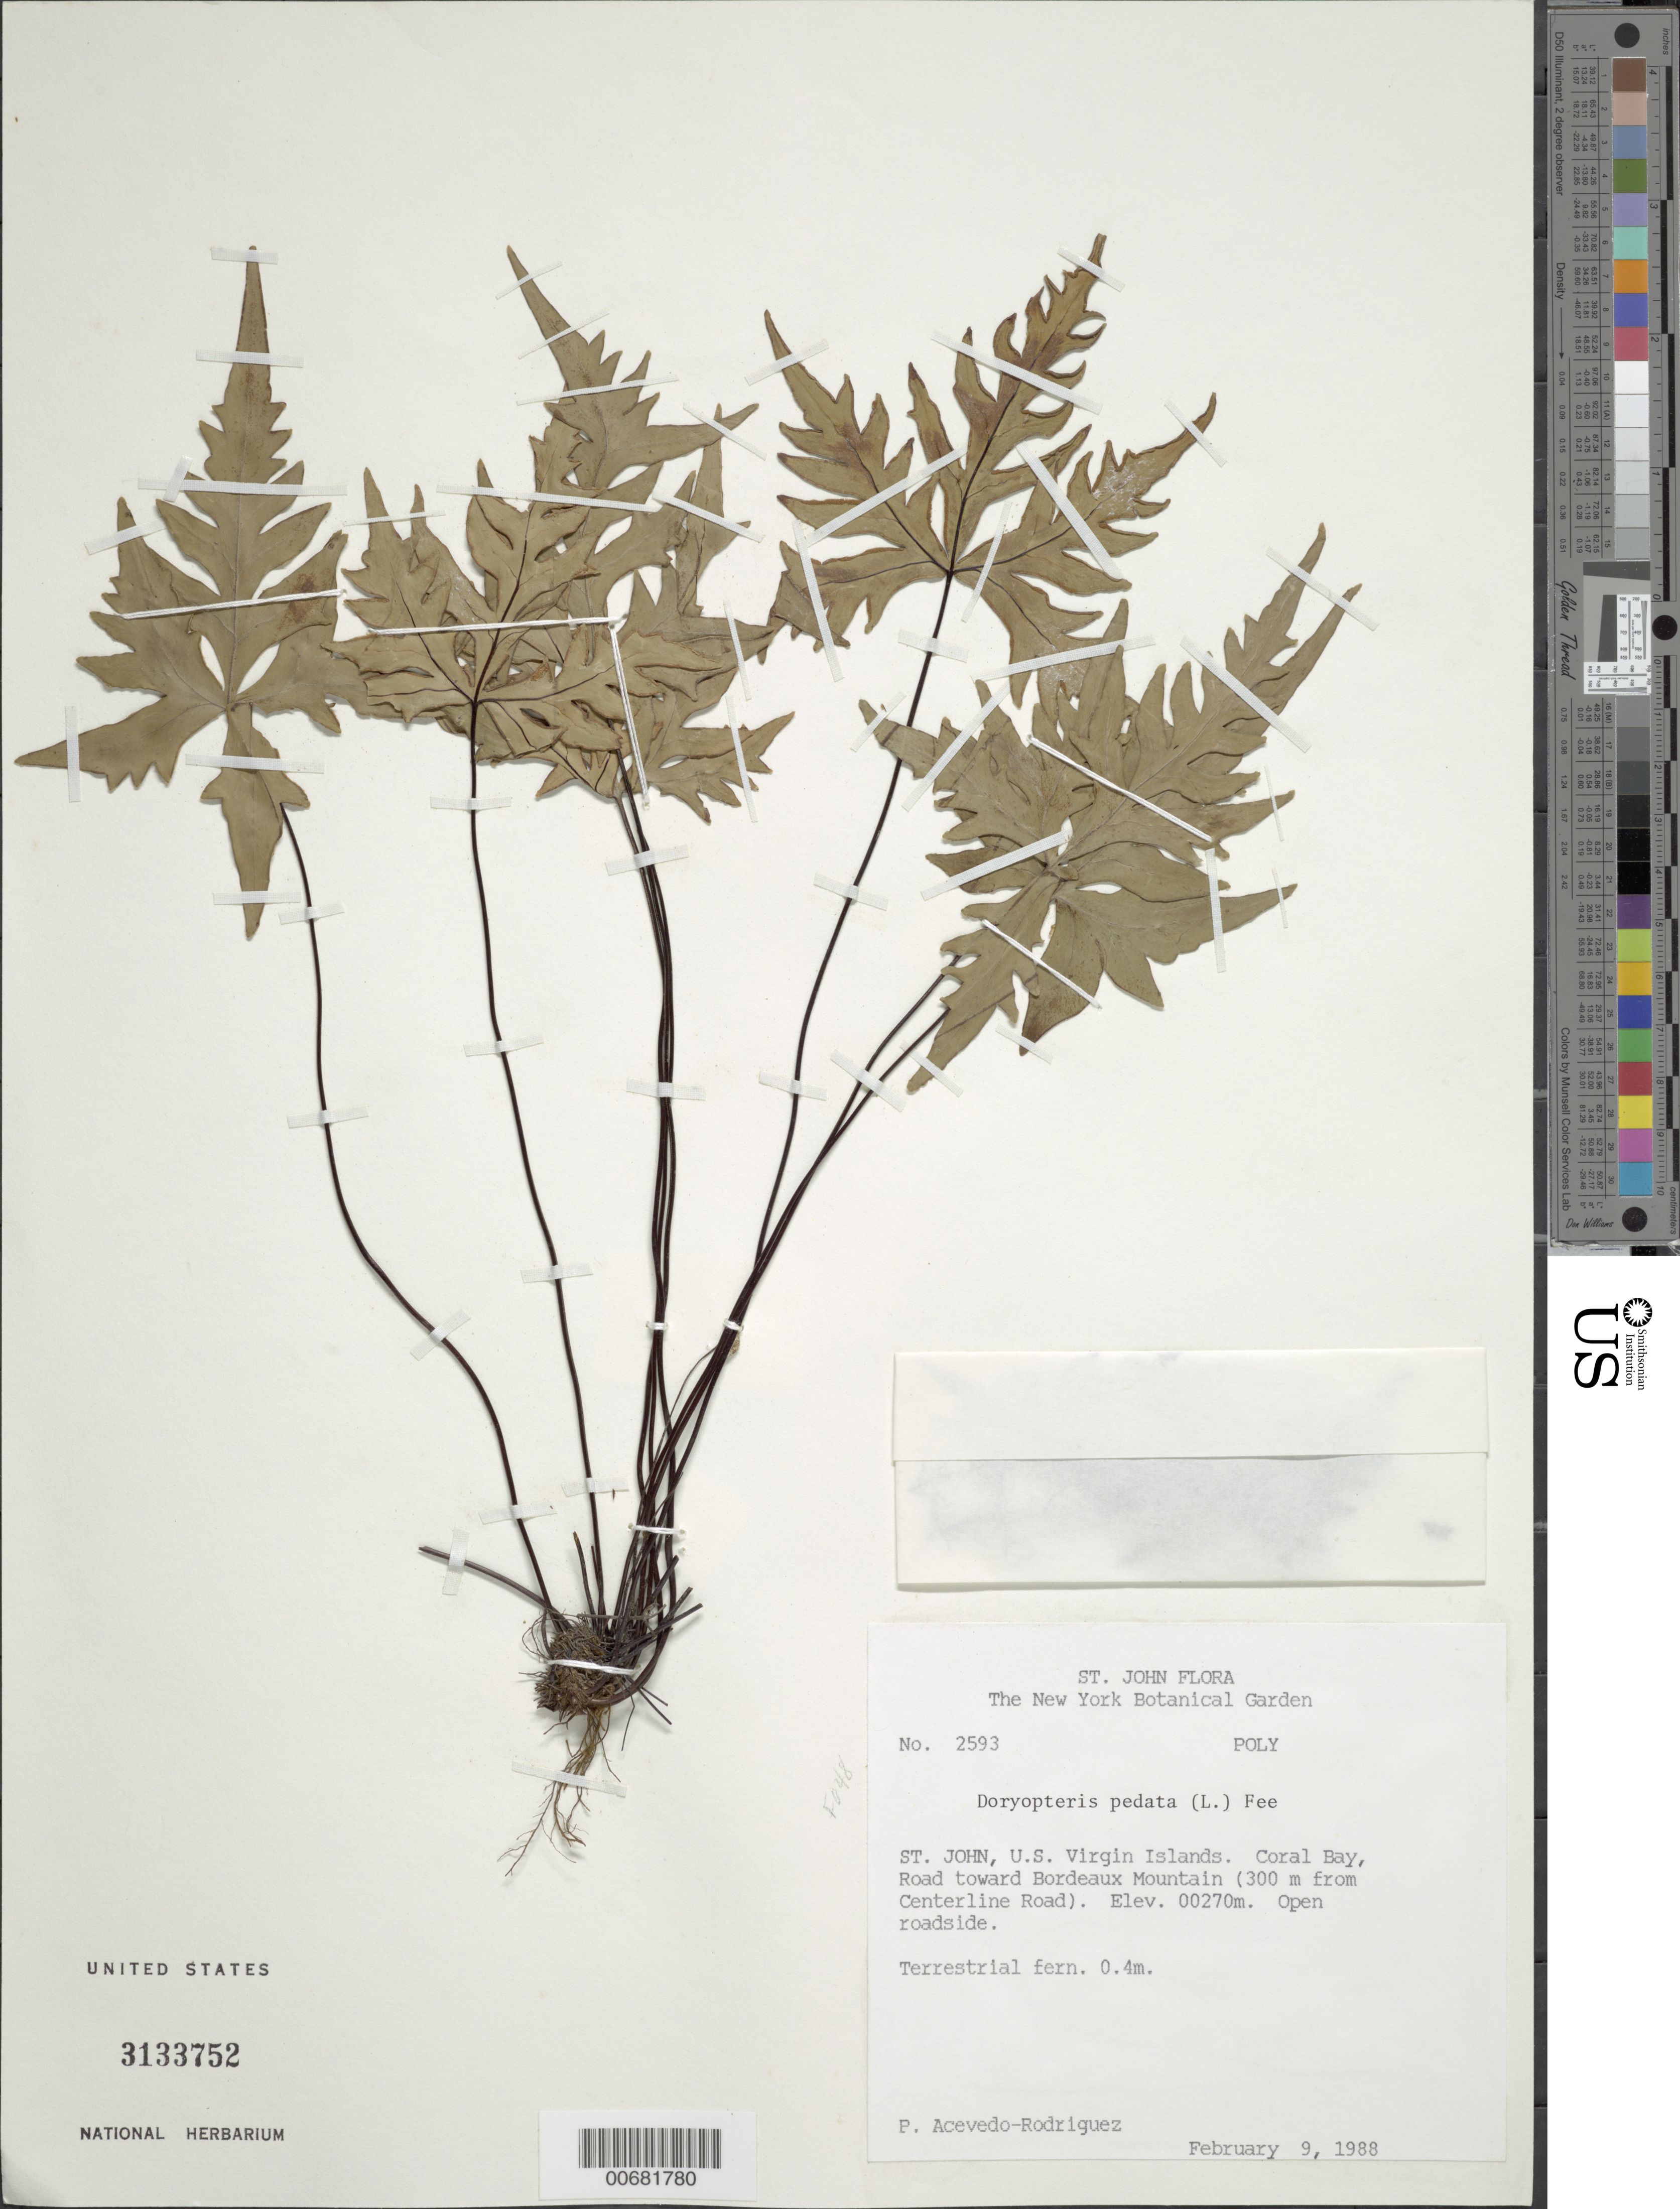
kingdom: Plantae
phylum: Tracheophyta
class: Polypodiopsida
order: Polypodiales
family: Pteridaceae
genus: Doryopteris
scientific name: Doryopteris pedata var. typica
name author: (L.) Fée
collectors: P. Acevedo-Rodr.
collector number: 2593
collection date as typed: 09 Feb 1988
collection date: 1988-02-09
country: U.S. Virgin Islands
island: St. John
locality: Road toward Bordeaux Mountain (300 m from Centerline Road)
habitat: Open roadside.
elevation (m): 270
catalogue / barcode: US 3133752